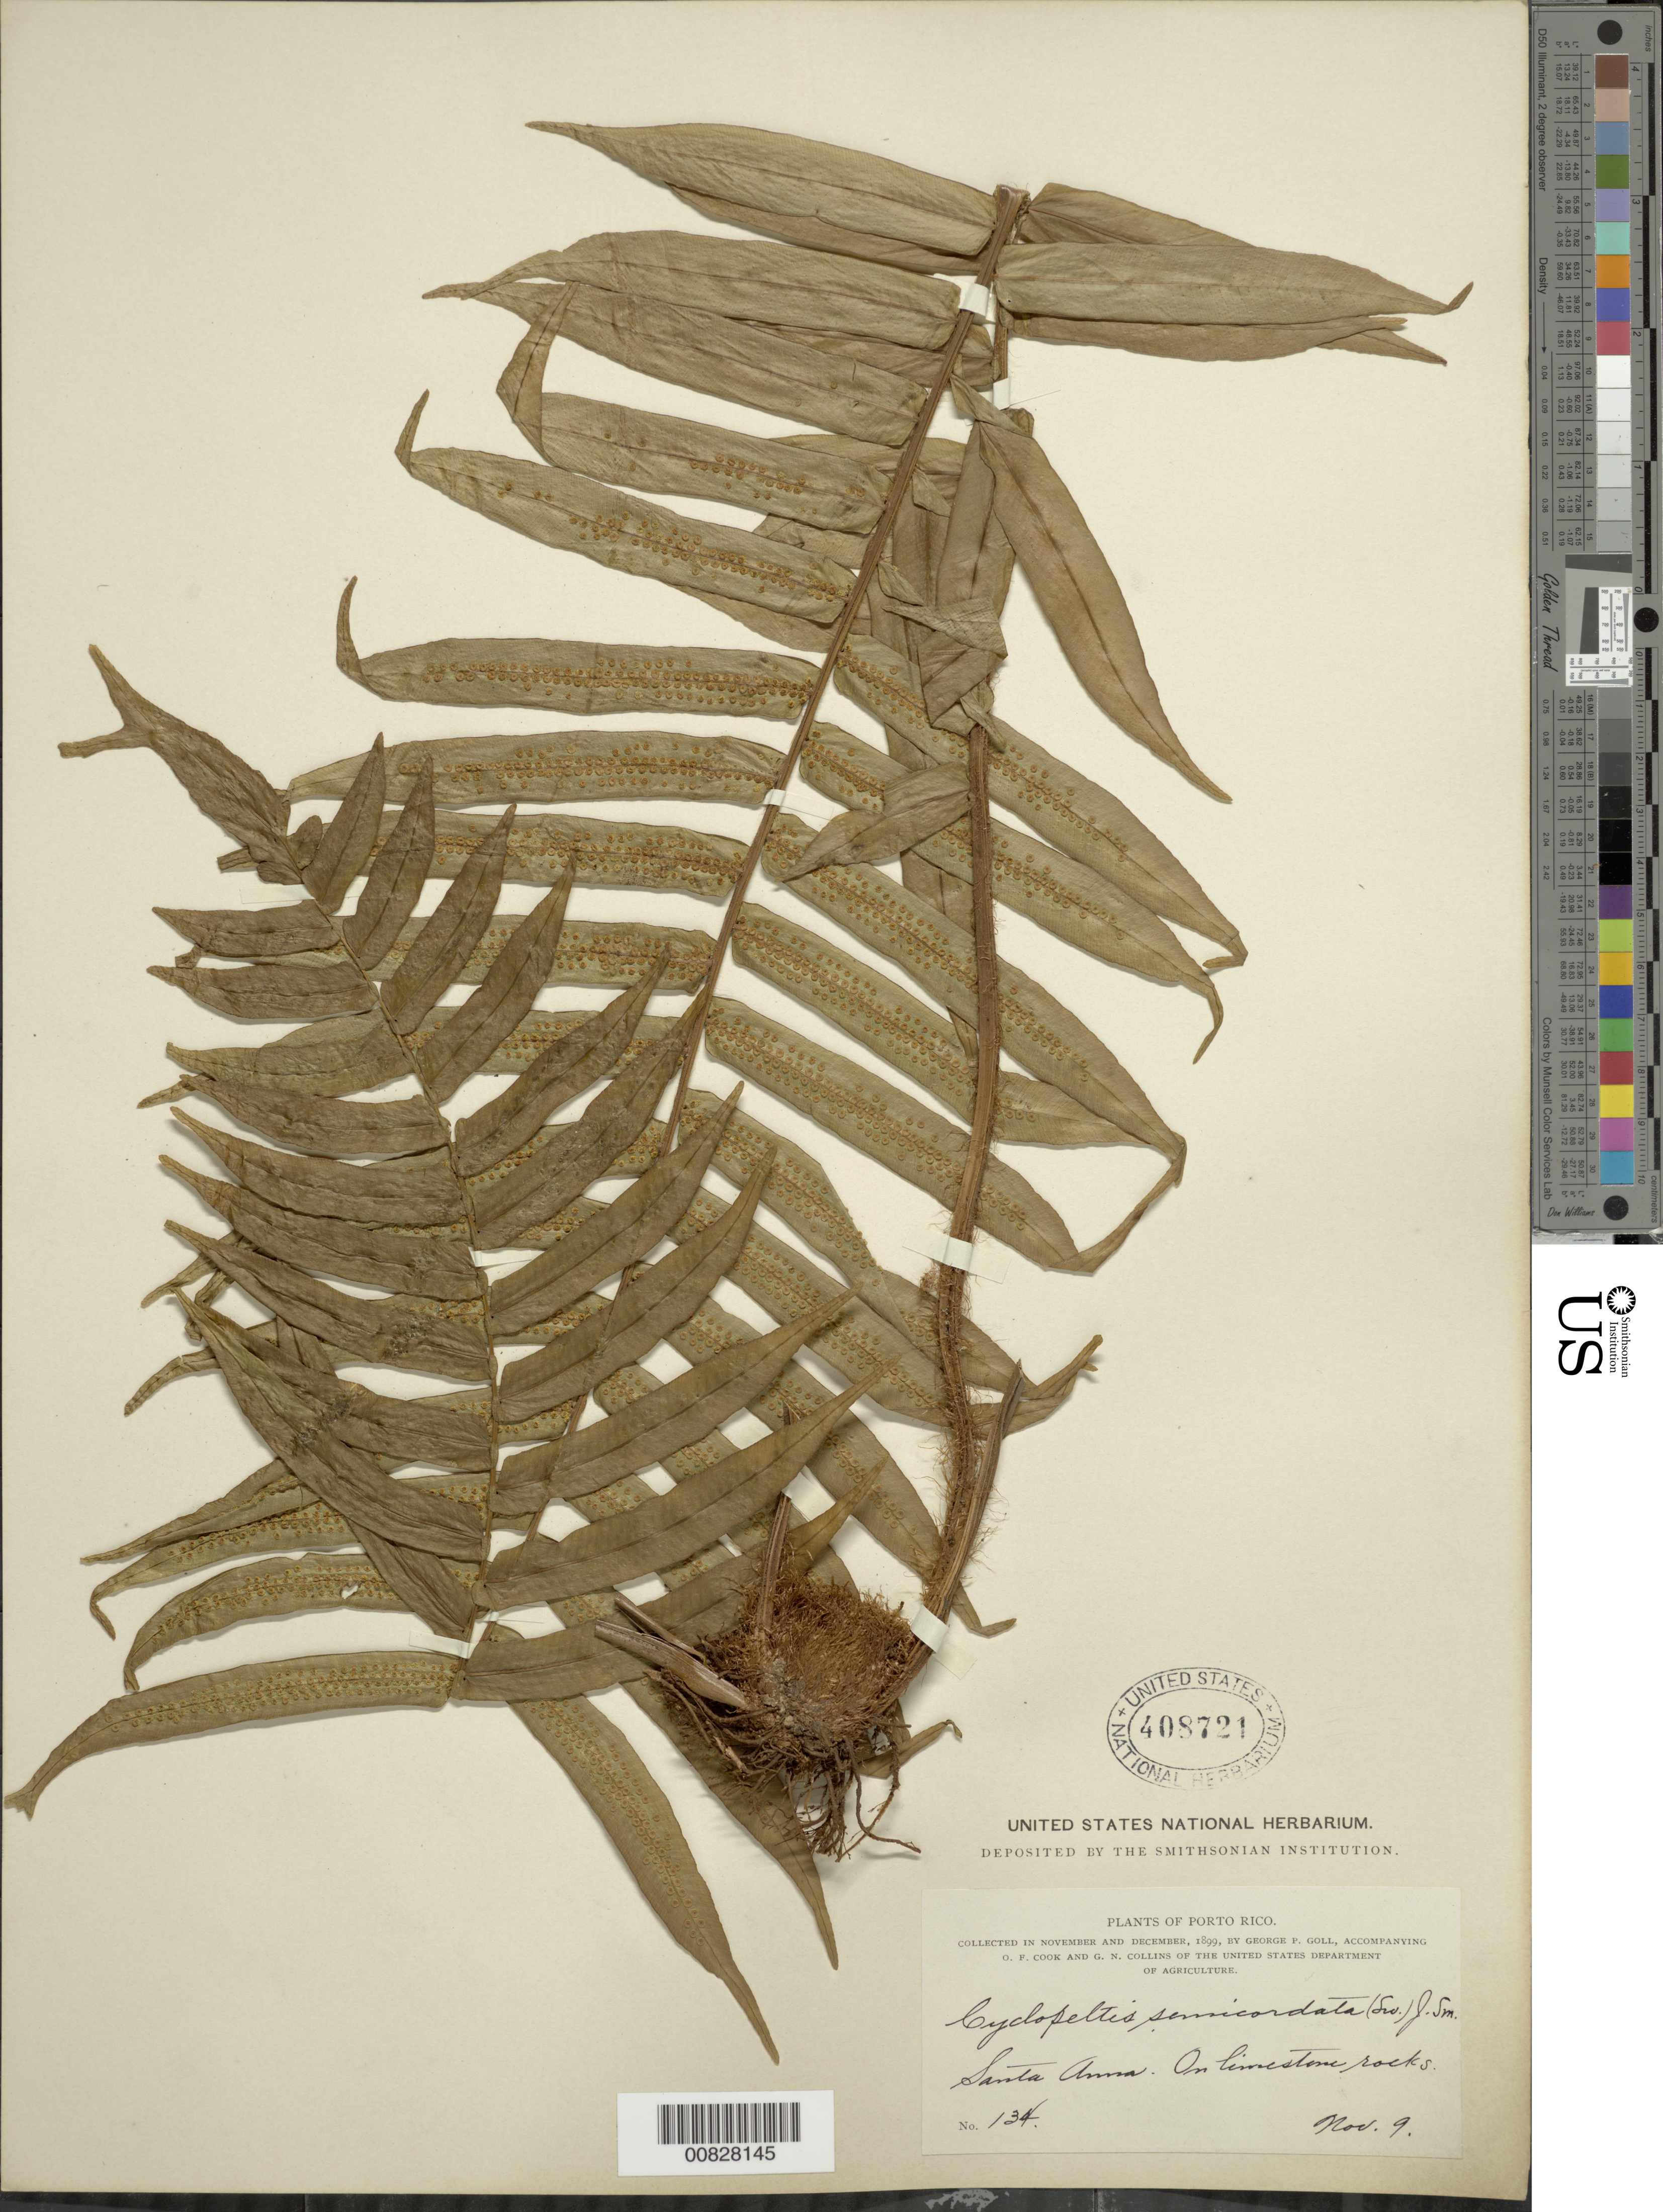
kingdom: Plantae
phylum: Tracheophyta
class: Polypodiopsida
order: Polypodiales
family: Lomariopsidaceae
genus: Cyclopeltis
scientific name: Cyclopeltis semicordata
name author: (Sw.) J. Sm.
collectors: G. Goll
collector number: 134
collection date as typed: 09 Nov 1899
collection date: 1899-11-09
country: Puerto Rico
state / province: San Juan (?)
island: Puerto Rico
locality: Santa Anna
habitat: Limestone rock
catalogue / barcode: US 408721